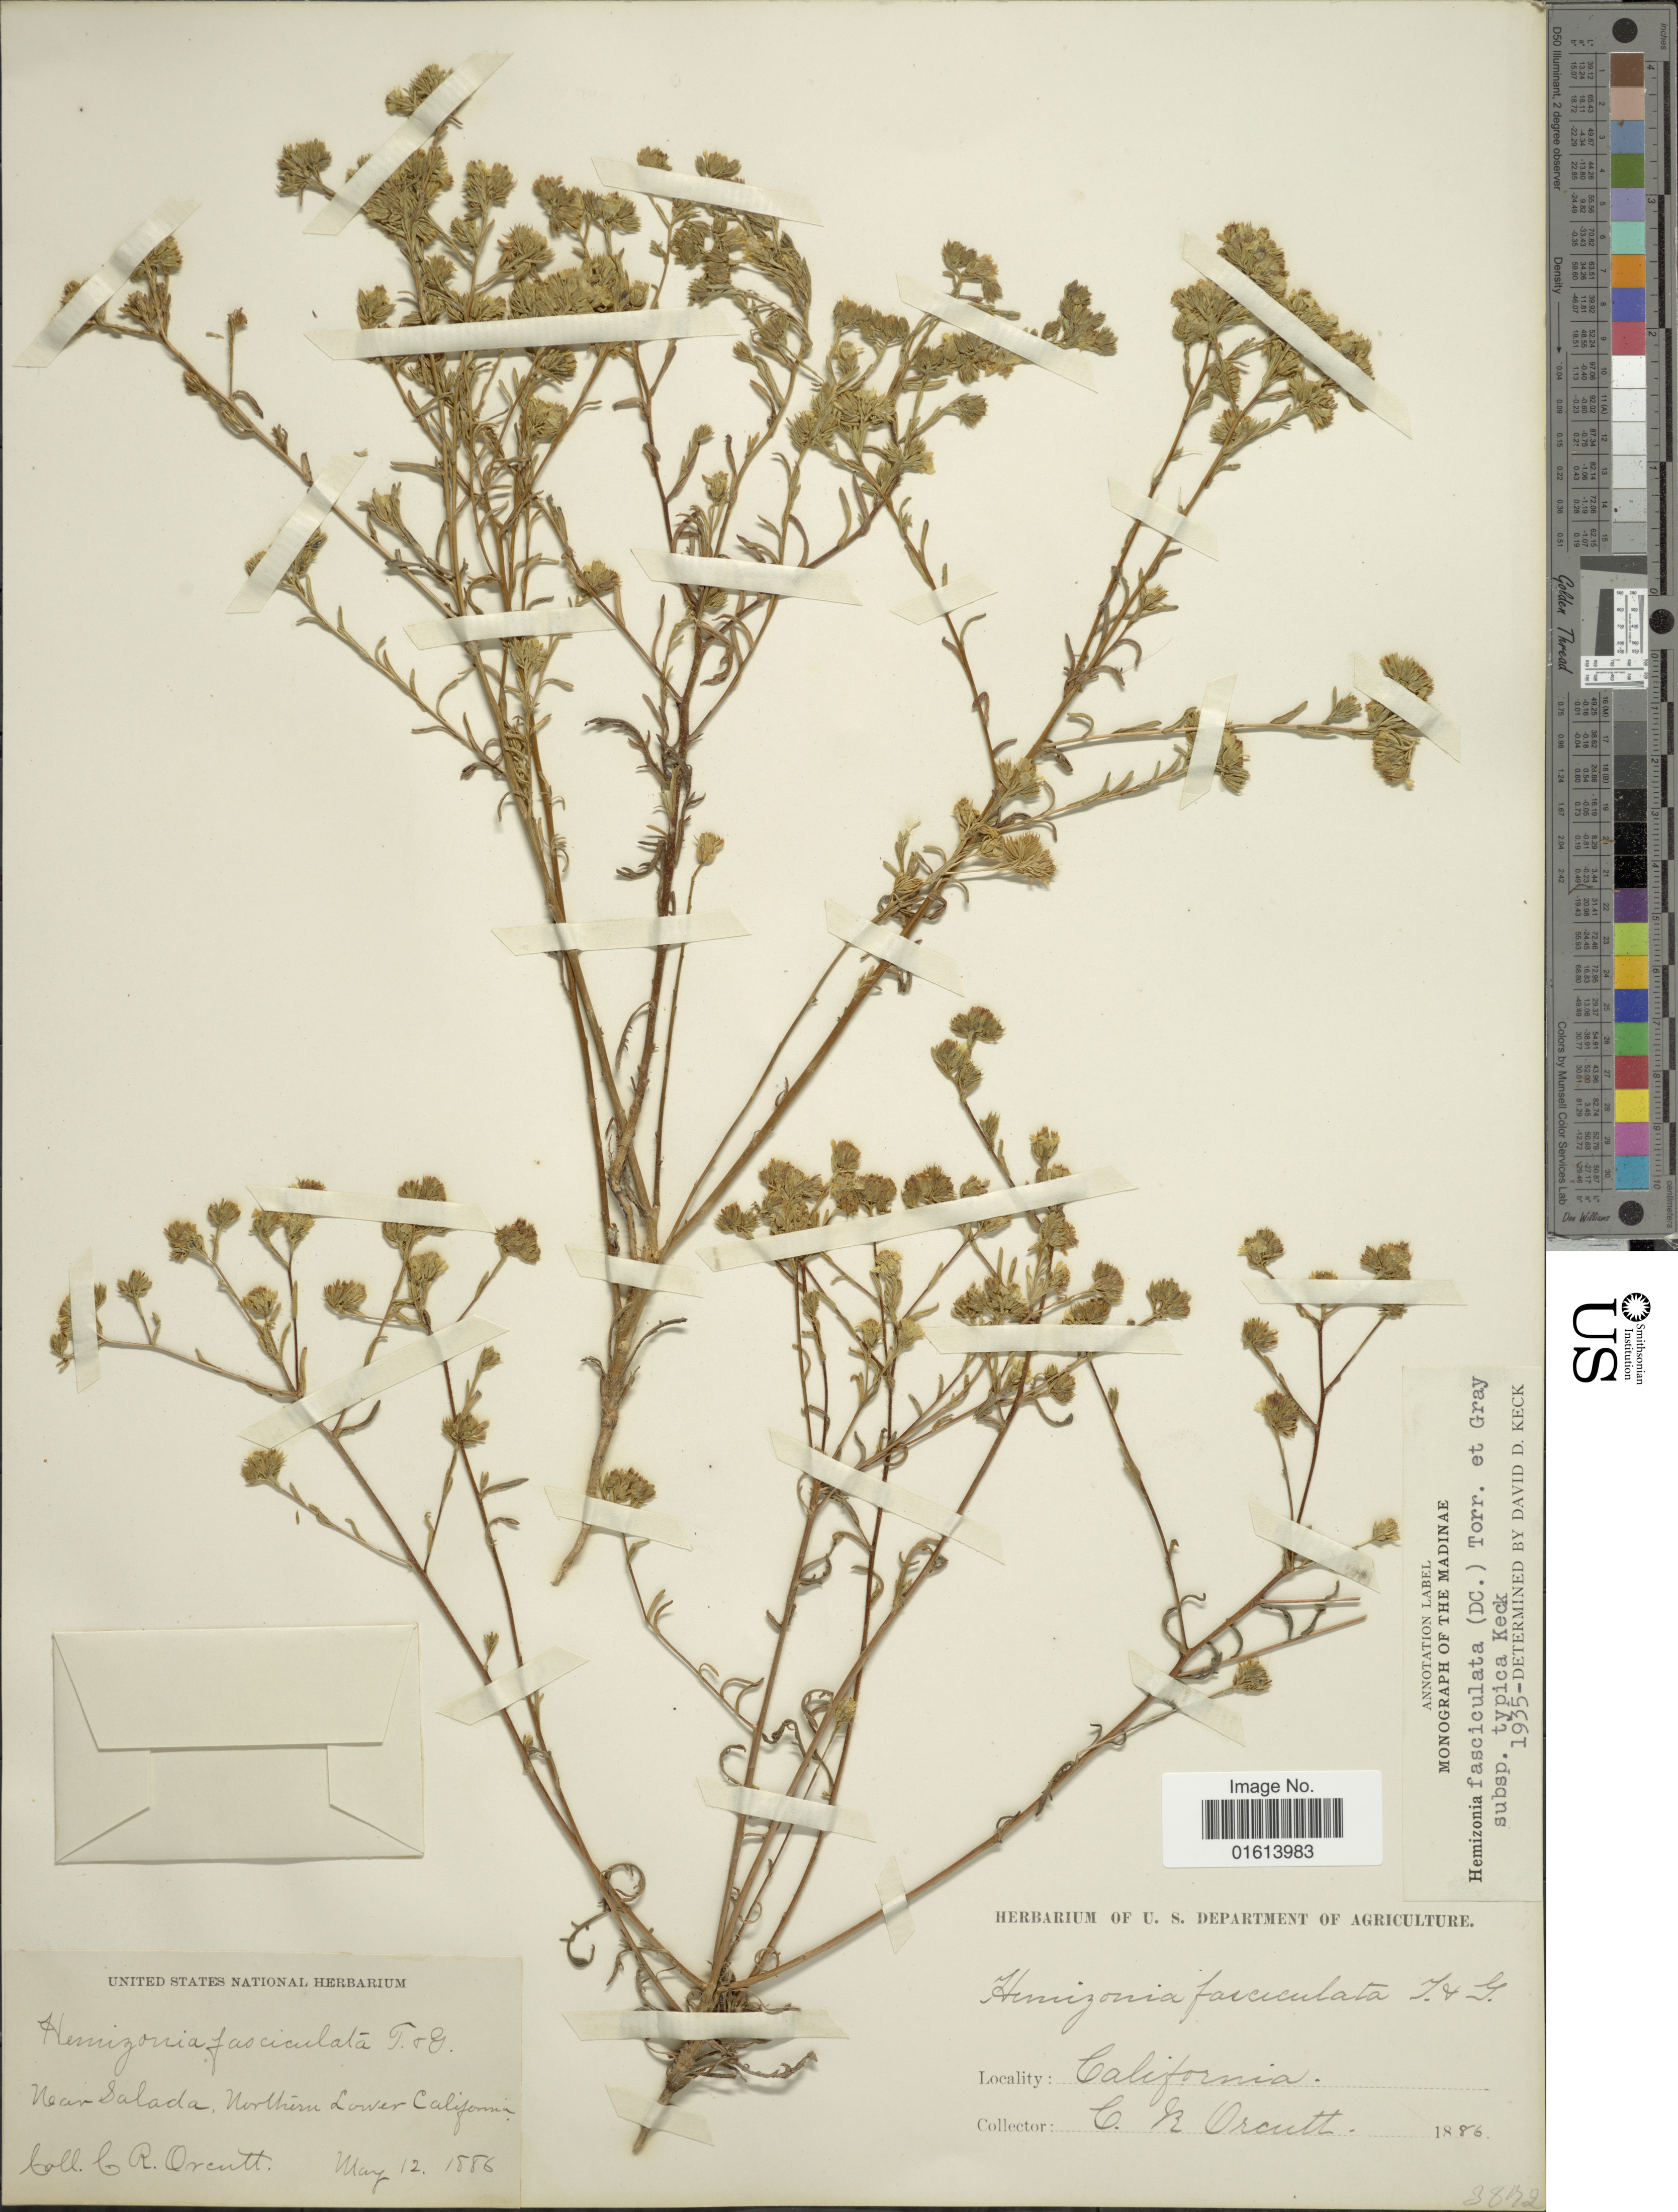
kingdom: Plantae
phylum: Tracheophyta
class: Magnoliopsida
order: Asterales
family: Asteraceae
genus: Deinandra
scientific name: Deinandra fasciculata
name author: (DC.) Greene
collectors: C. R. Orcutt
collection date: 1886-05-12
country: Mexico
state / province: Baja California Norte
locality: Near Salada, Northern Lower California